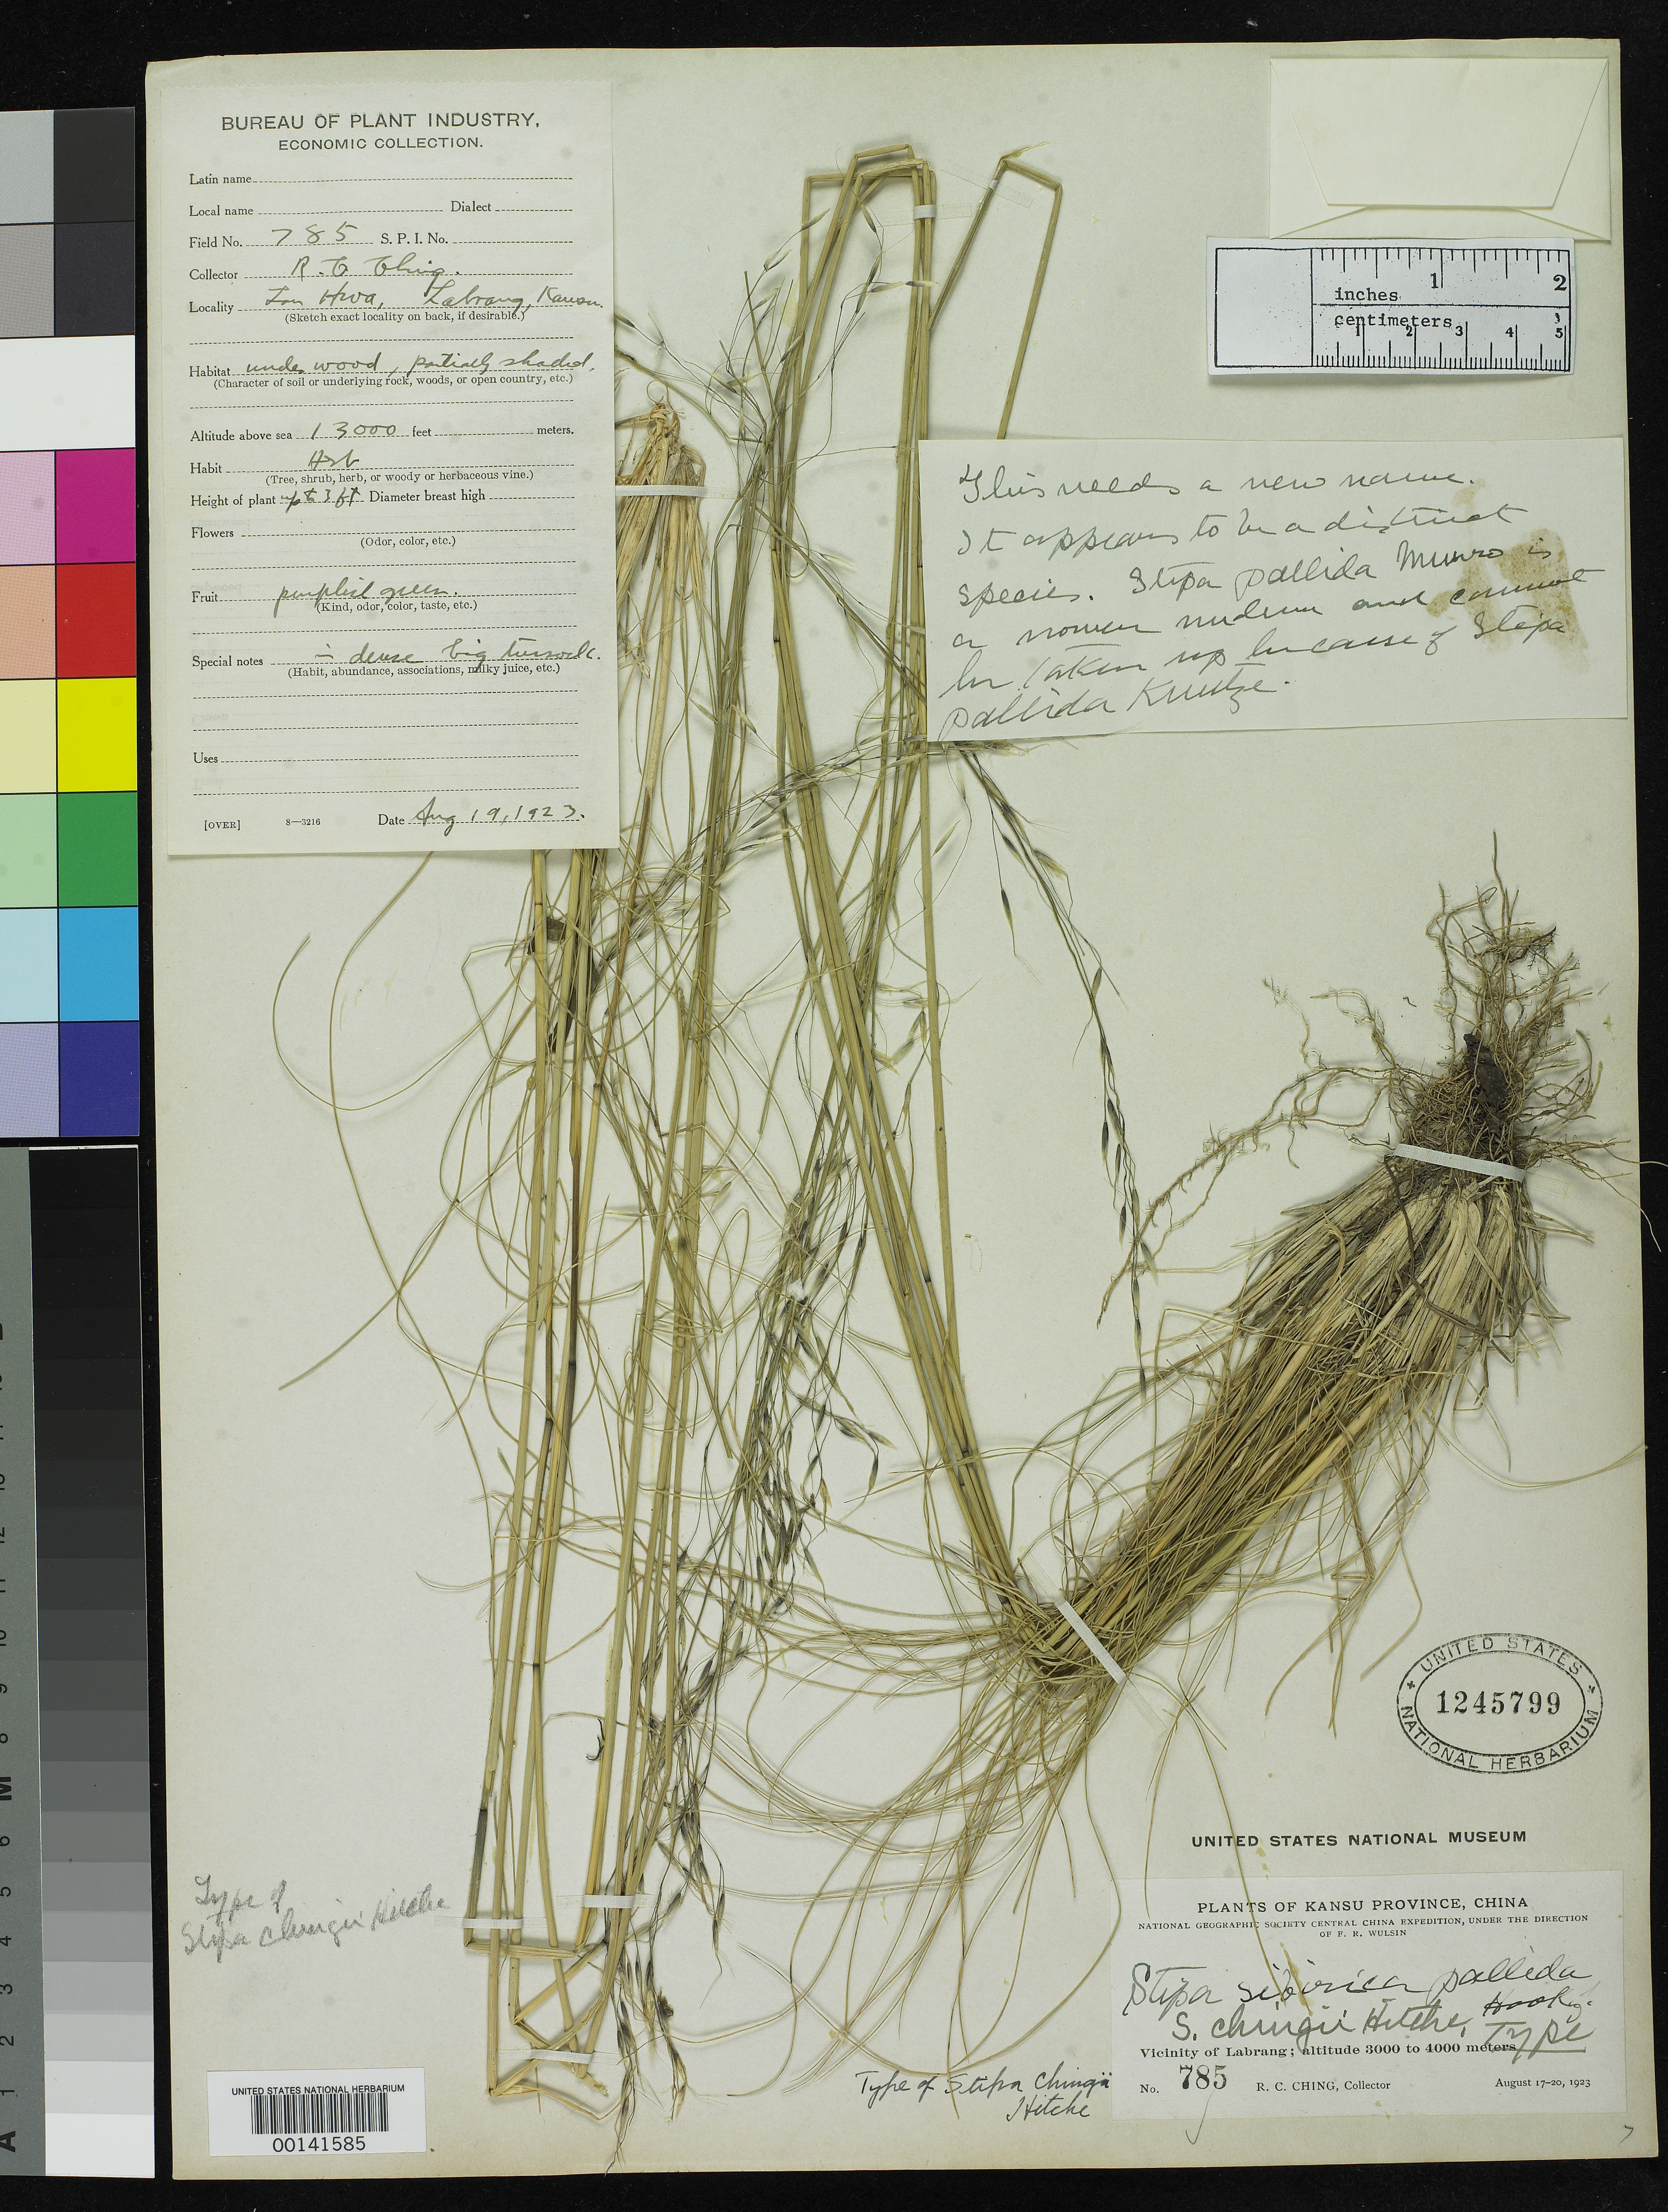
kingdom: Plantae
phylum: Tracheophyta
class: Liliopsida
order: Poales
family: Poaceae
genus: Stipa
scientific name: Stipa chingii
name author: Hitchc.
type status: Holotype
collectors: R. C. Ching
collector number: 785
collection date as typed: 17 Aug 1923 to 20 Aug 1923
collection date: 1923-08-17/1923-08-20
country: China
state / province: Gansu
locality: Labrang.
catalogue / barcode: US 1245799